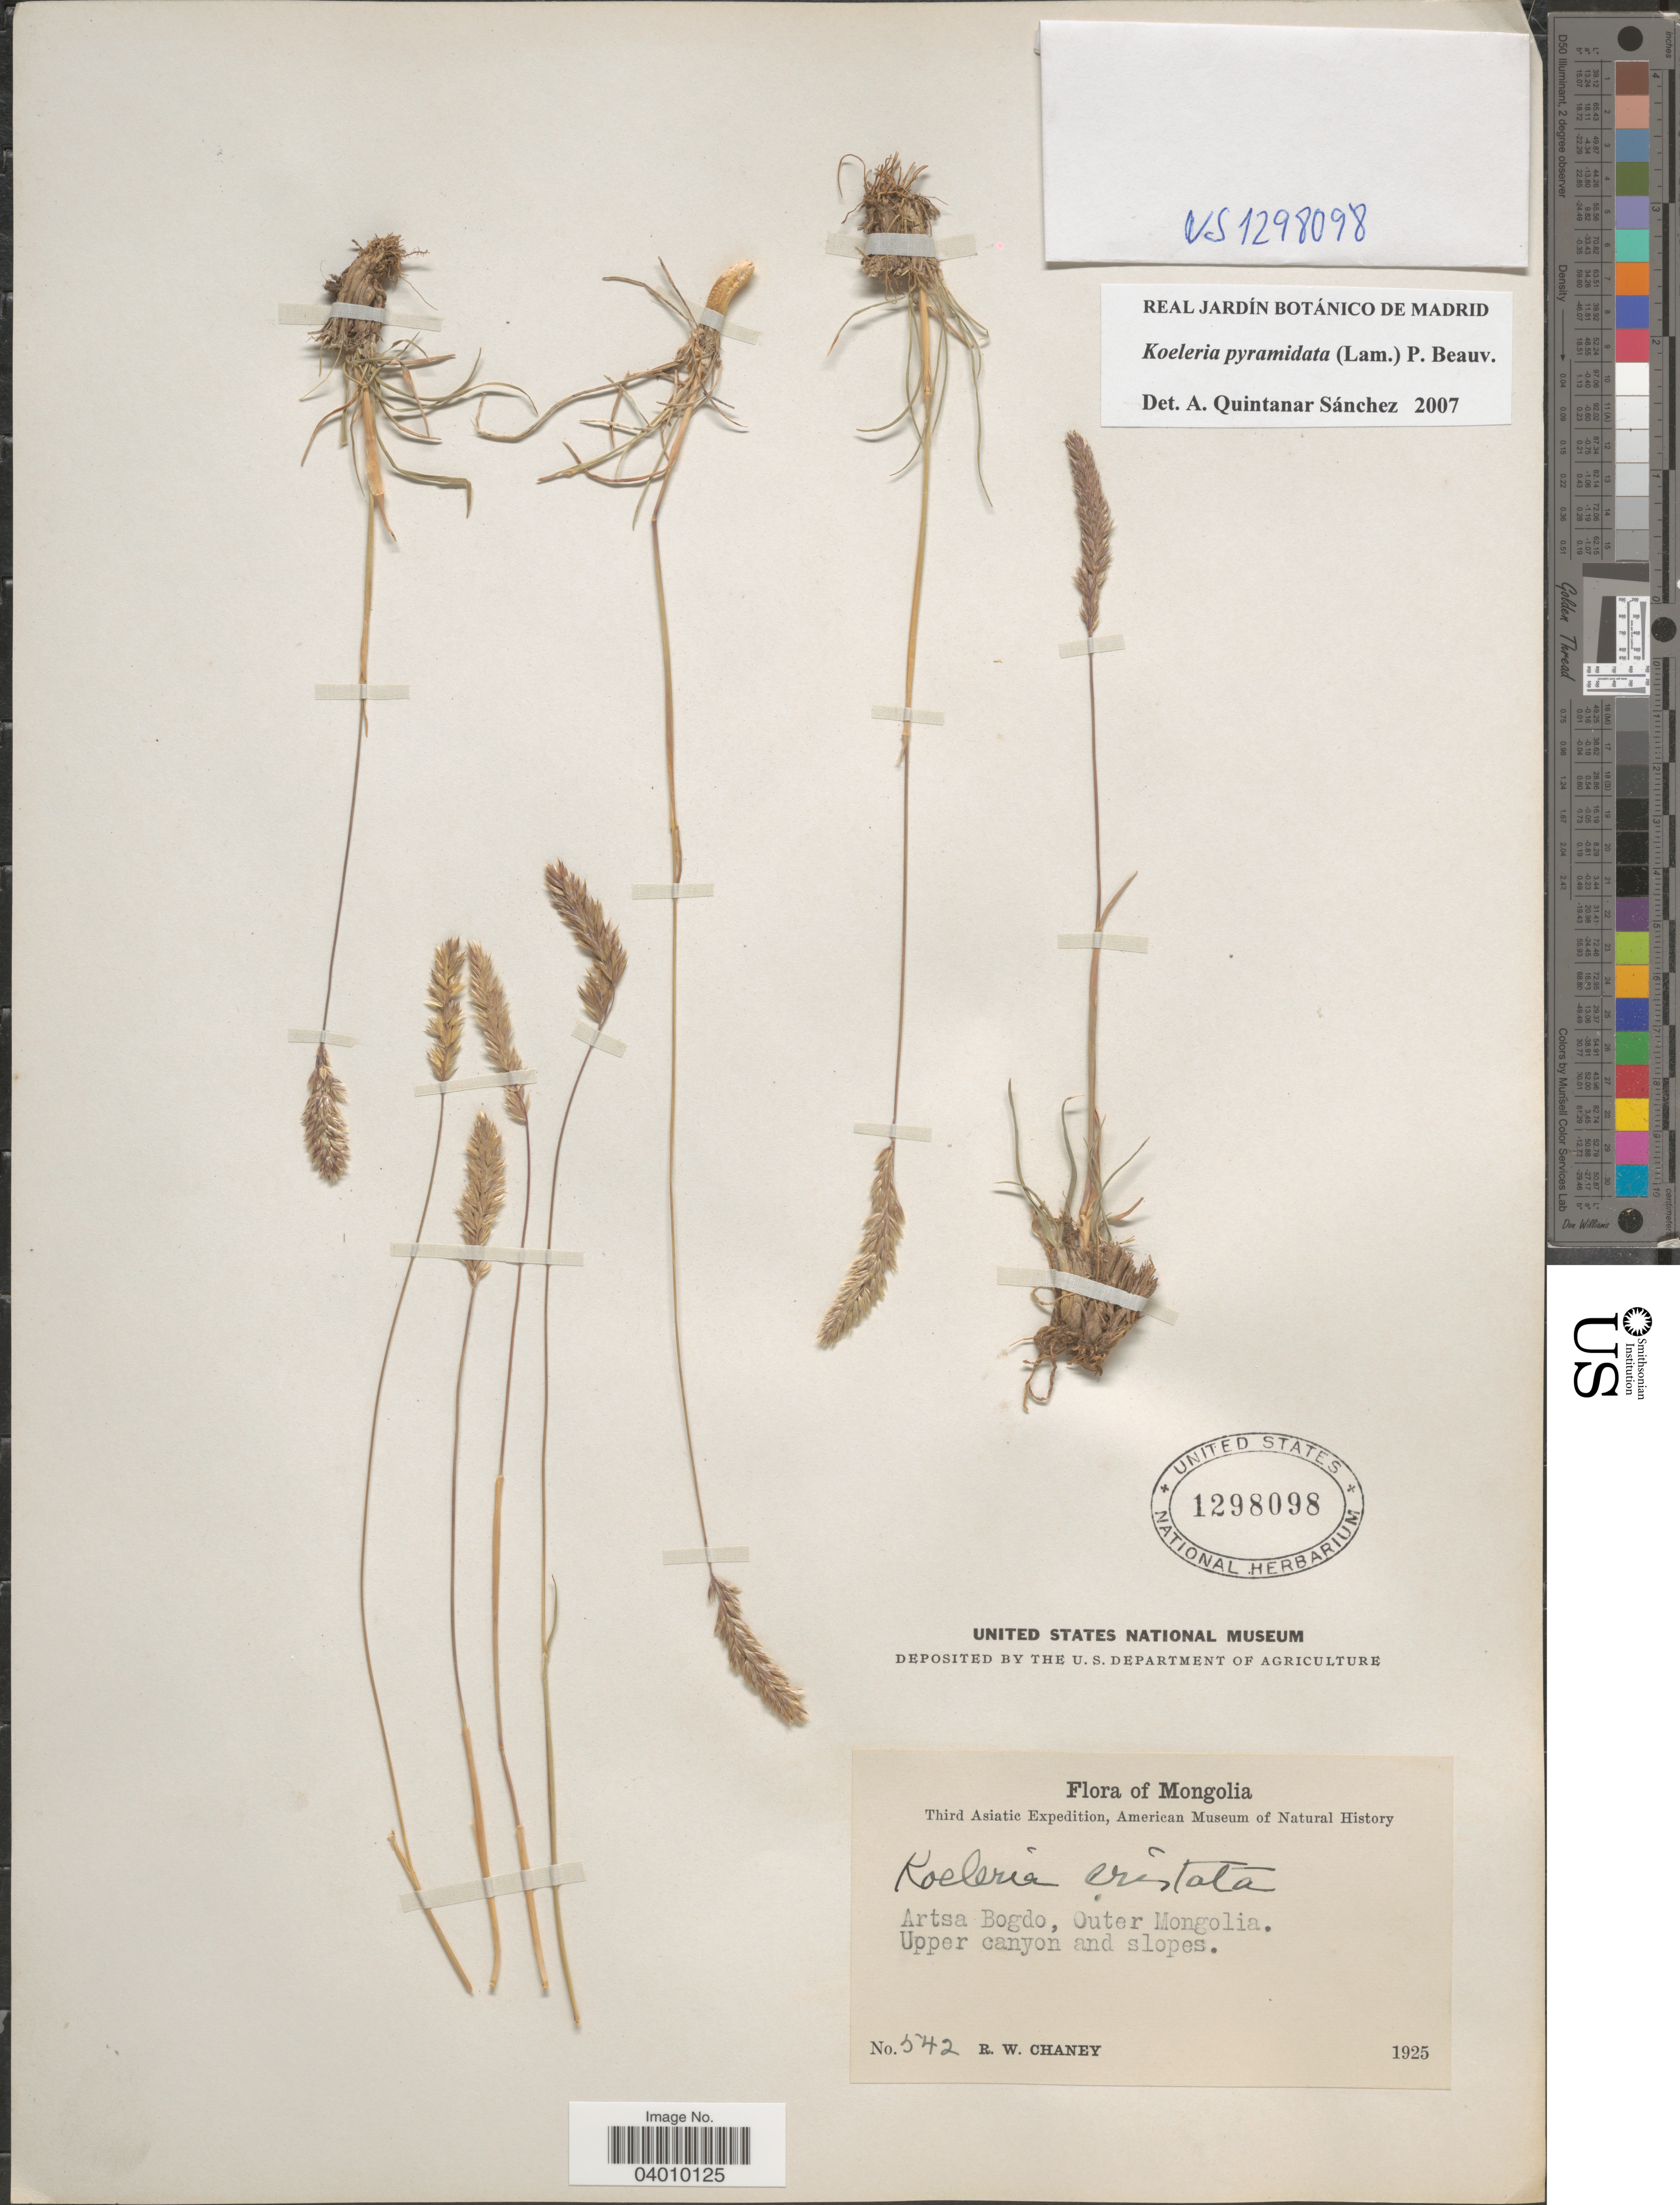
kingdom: Plantae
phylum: Tracheophyta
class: Liliopsida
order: Poales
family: Poaceae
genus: Koeleria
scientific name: Koeleria pyramidata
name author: (Lam.) P. Beauv.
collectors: R. Chaney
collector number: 542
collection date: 1925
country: Mongolia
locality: Artsa Bogdo, Outer Mongolia. Upper canyon and slopes.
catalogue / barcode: US 1298098